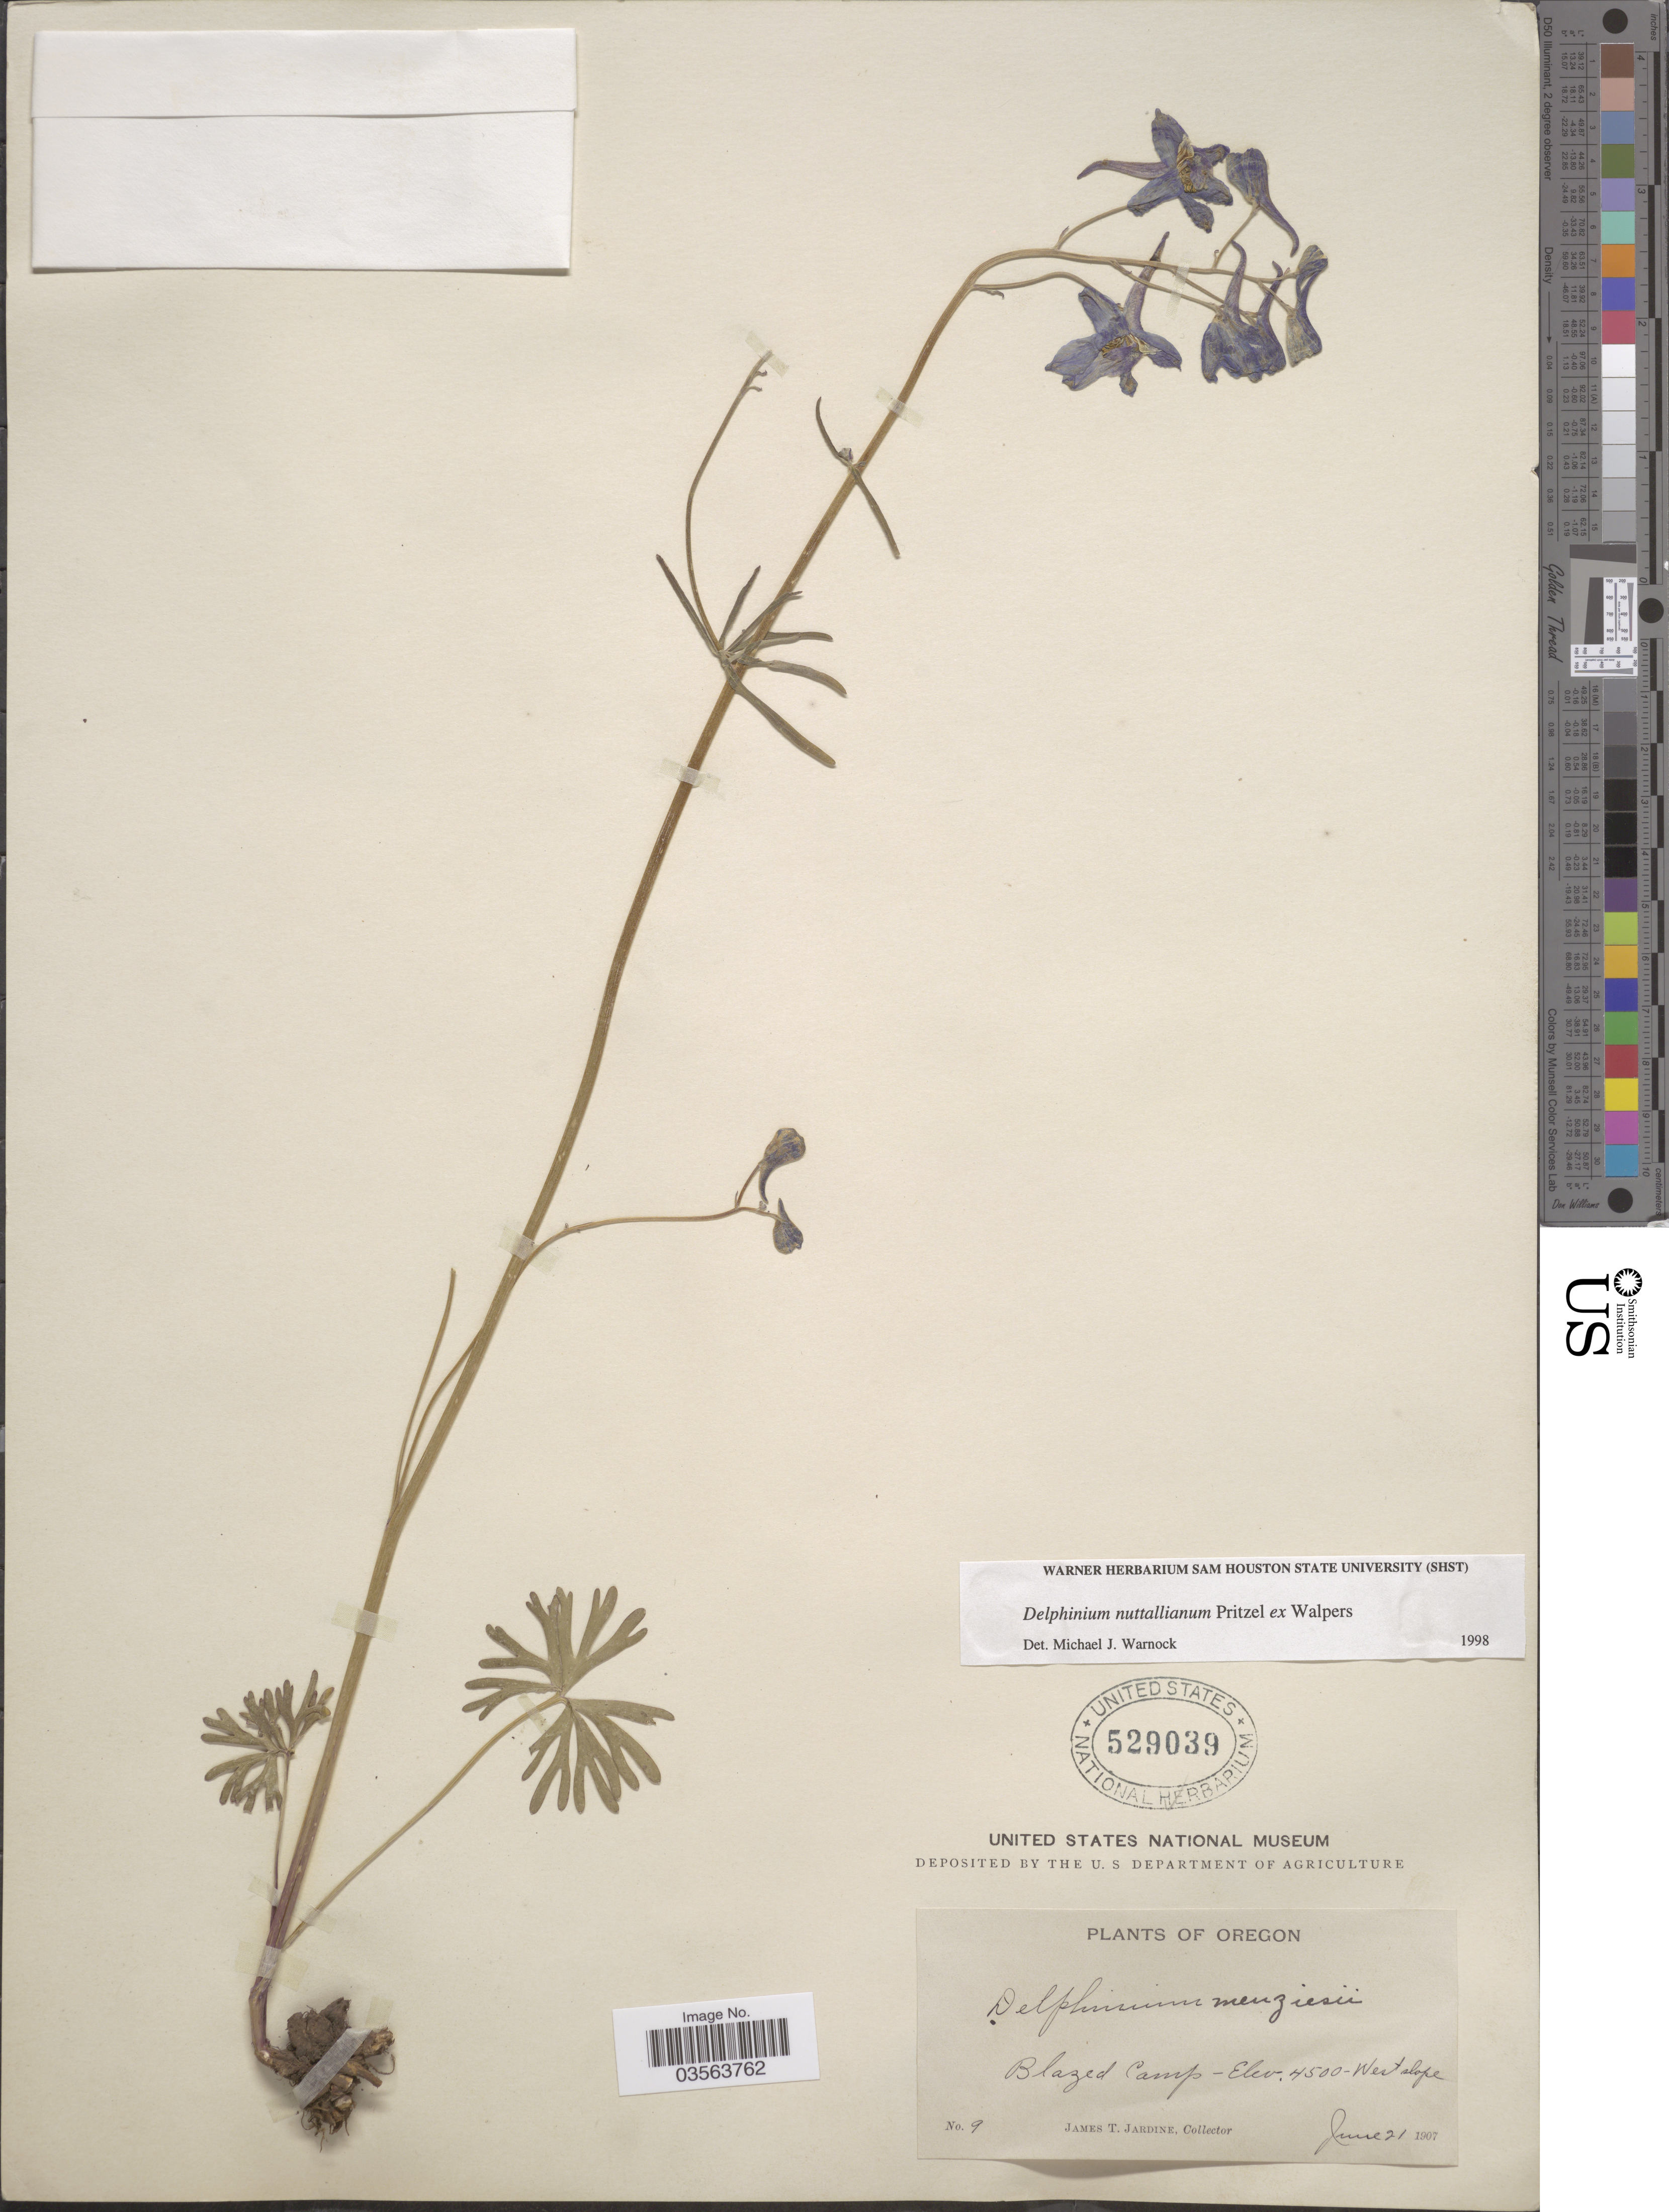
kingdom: Plantae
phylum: Tracheophyta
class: Magnoliopsida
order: Ranunculales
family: Ranunculaceae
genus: Delphinium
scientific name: Delphinium nuttallianum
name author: E. Pritz. ex Walpers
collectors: J. T. Jardine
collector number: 9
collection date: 1907-06-21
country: United States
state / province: Oregon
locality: Blazed Camp. West slope.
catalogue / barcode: US 529039